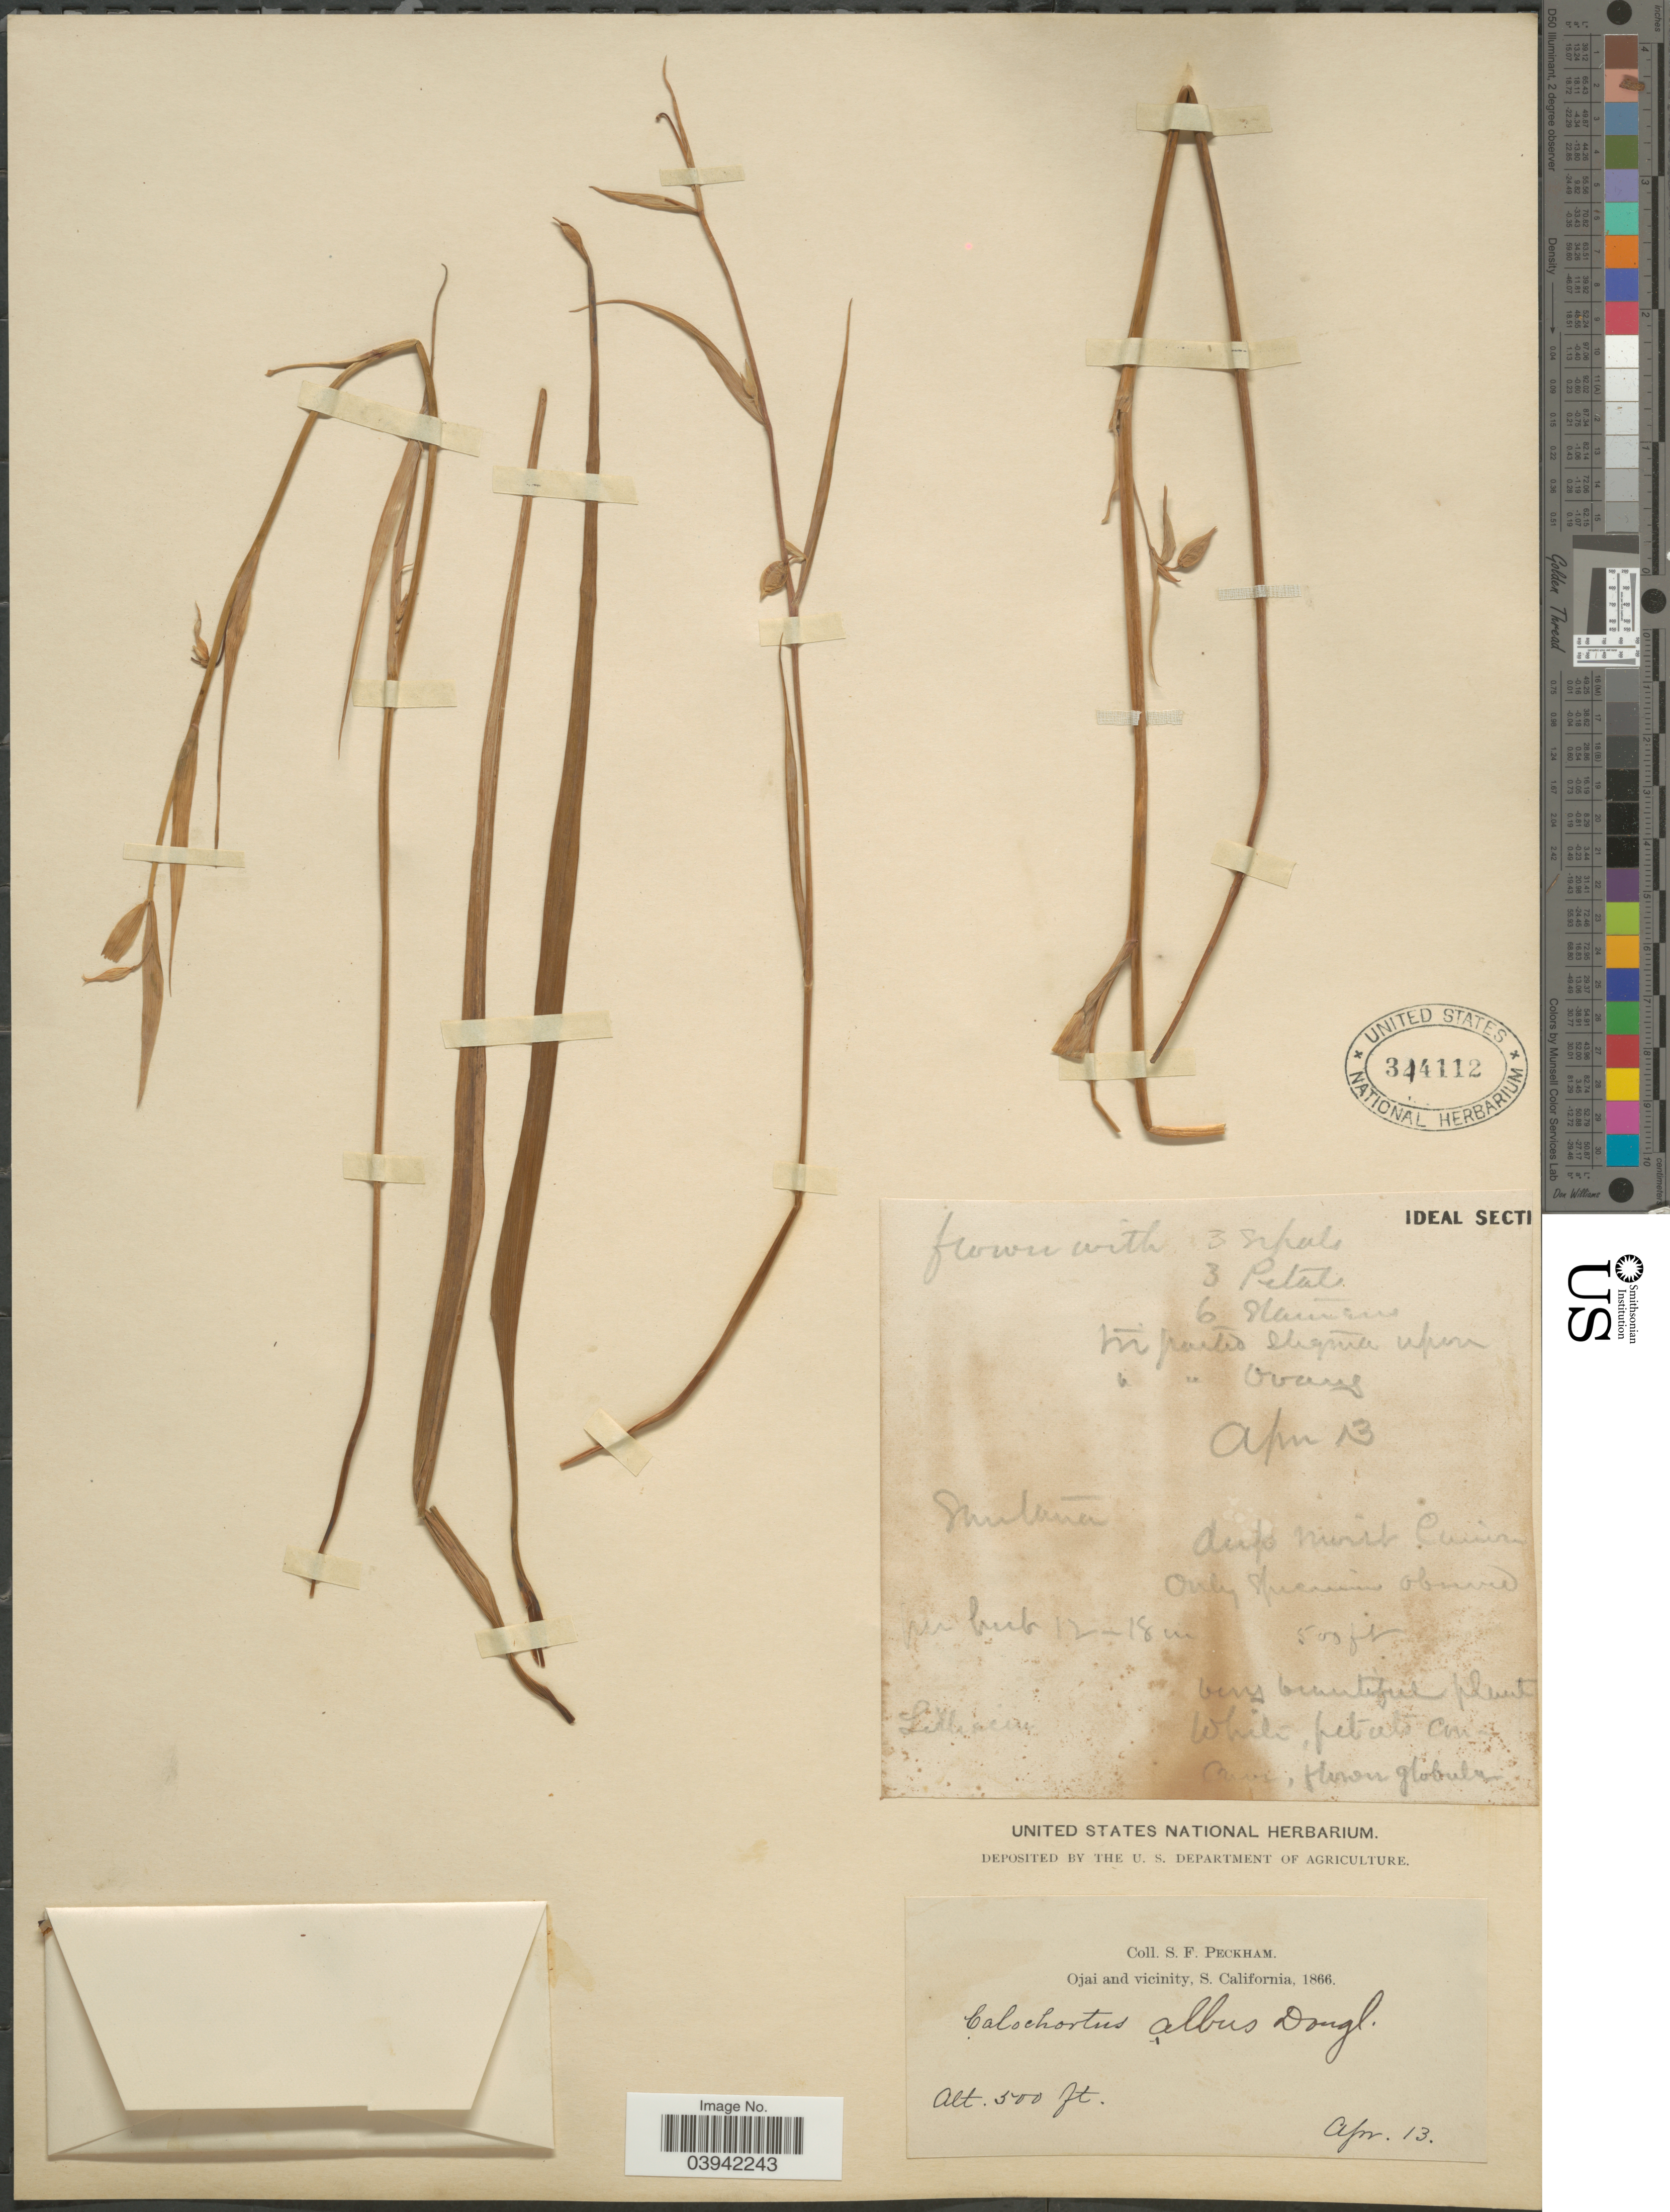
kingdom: Plantae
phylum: Tracheophyta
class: Liliopsida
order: Liliales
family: Liliaceae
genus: Calochortus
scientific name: Calochortus albus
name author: (Benth.) Douglas ex Benth.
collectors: S. Peckham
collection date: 1866-04-13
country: United States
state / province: California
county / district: Ventura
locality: Ojai and vicinity, S. California.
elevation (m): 152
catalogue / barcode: US 314112